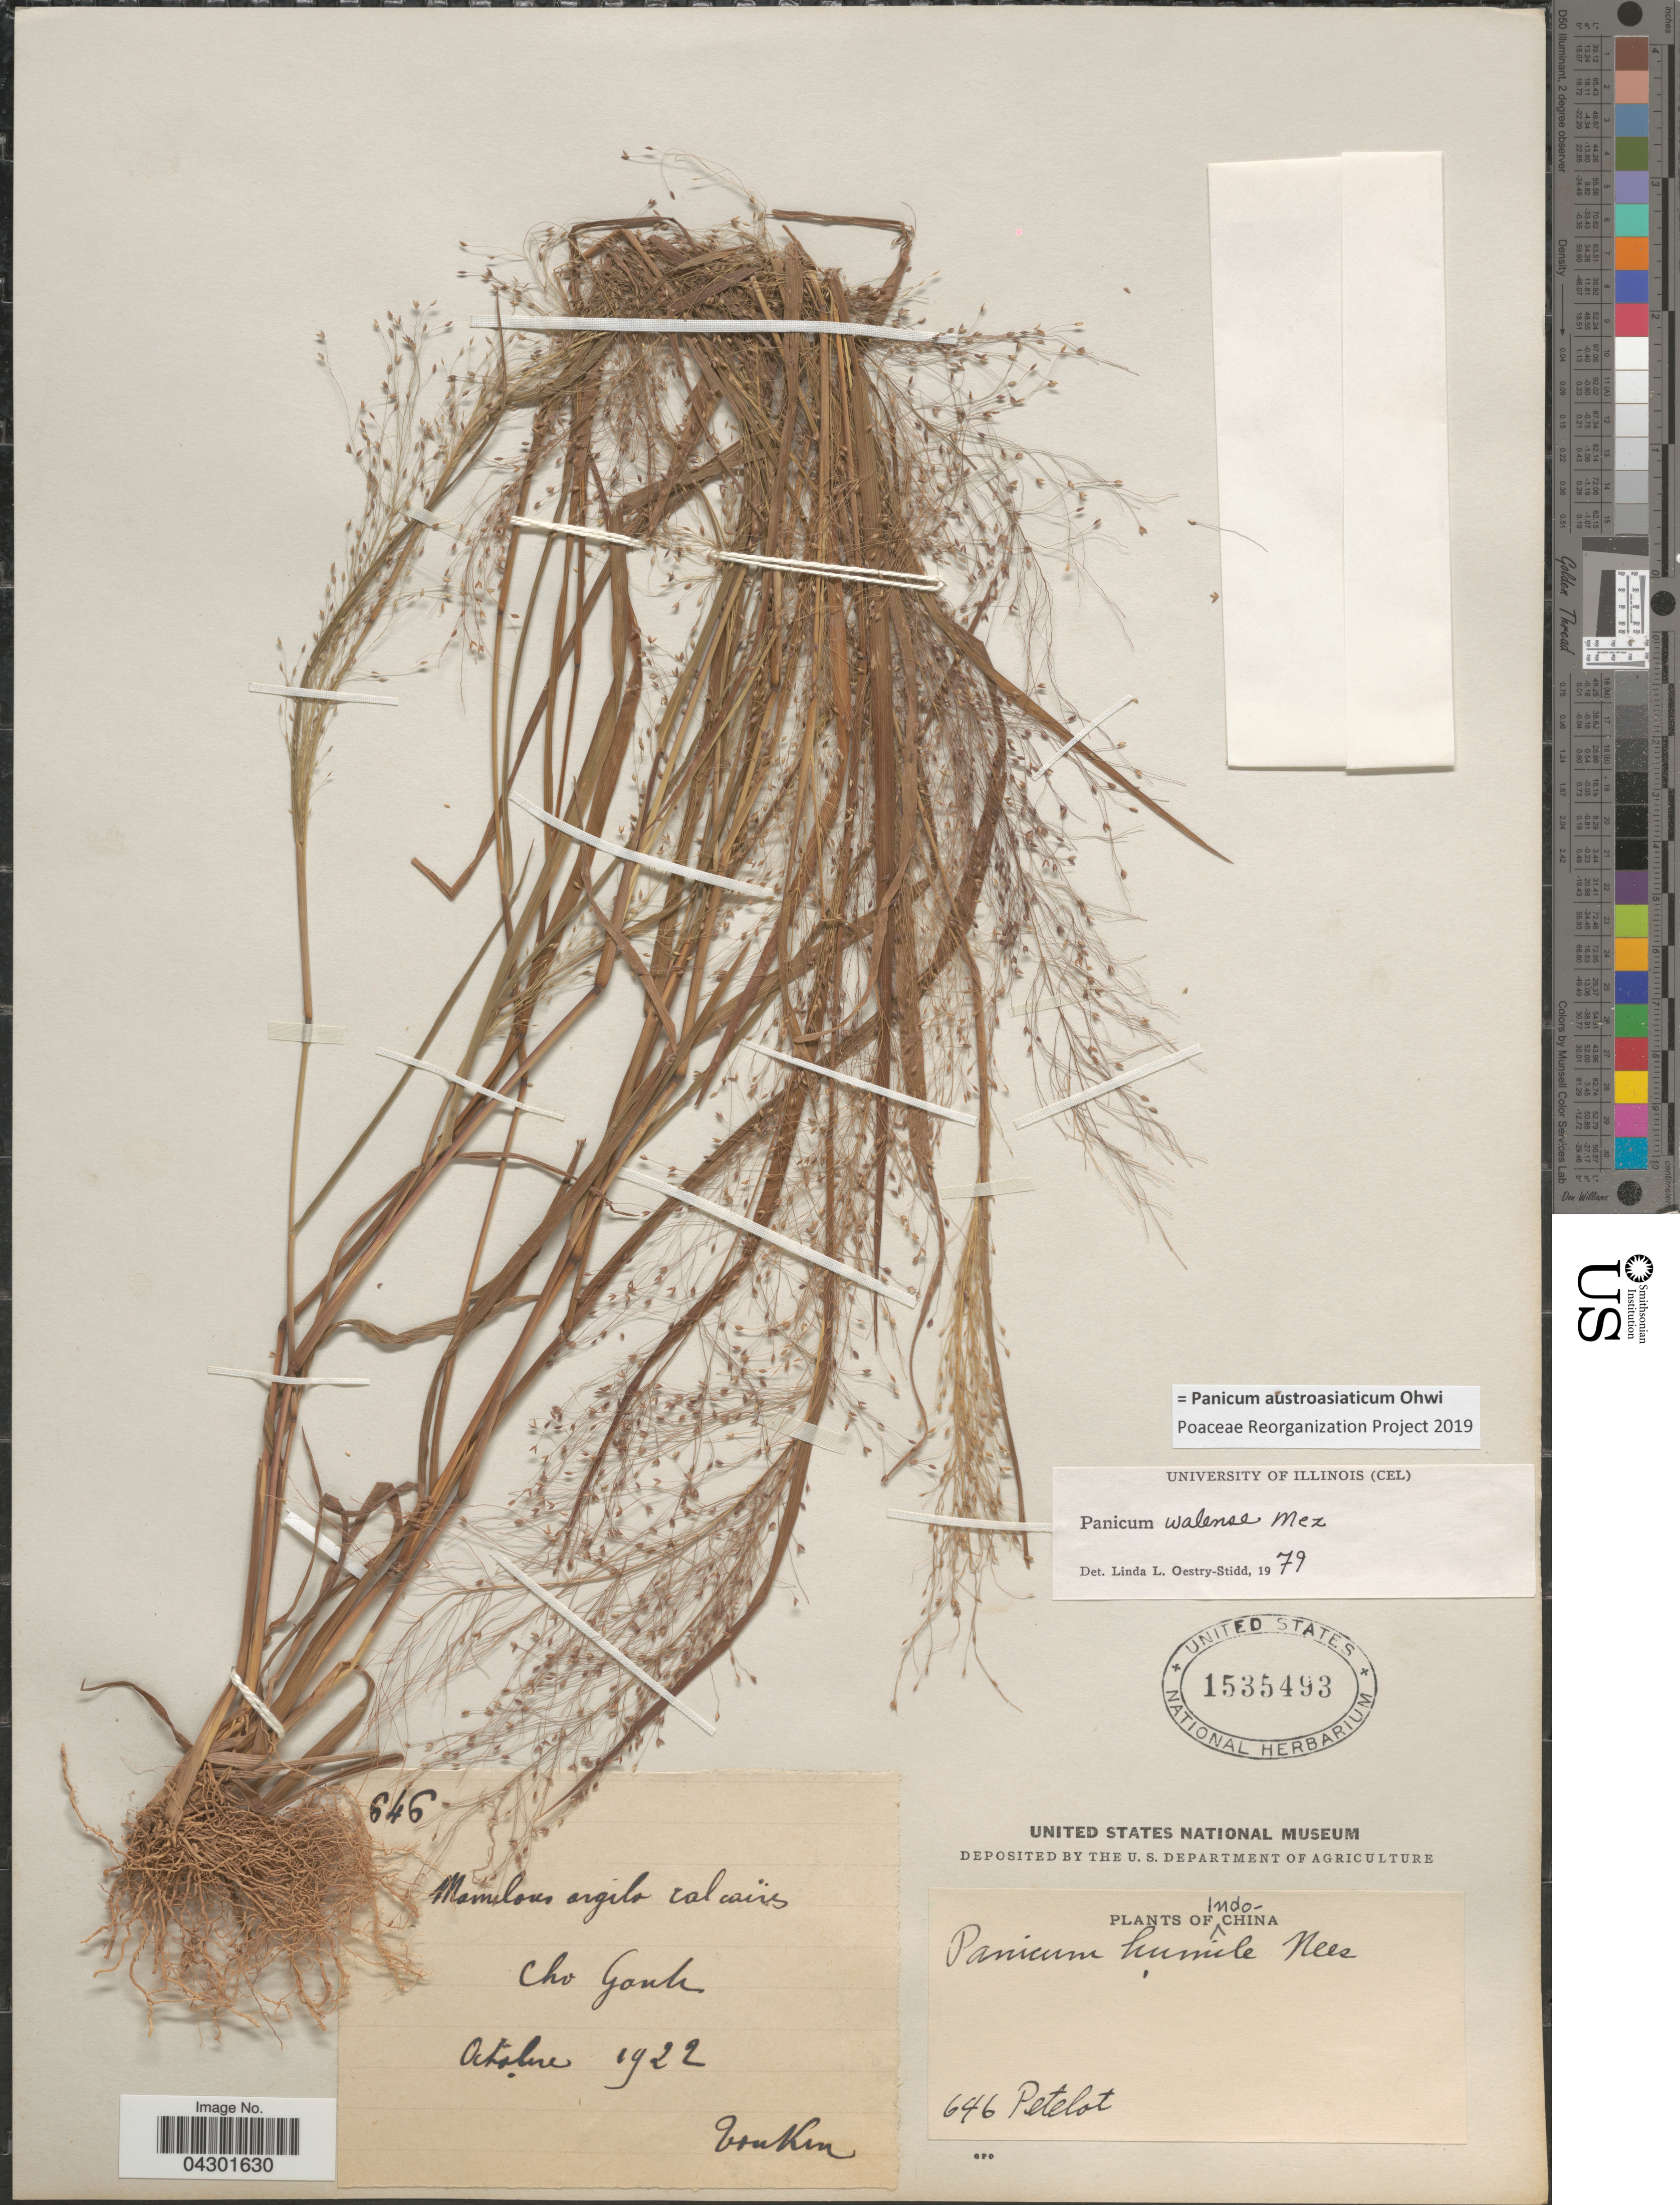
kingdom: Plantae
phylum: Tracheophyta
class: Liliopsida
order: Poales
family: Poaceae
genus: Panicum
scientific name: Panicum austroasiaticum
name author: Ohwi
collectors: Pételot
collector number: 646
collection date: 1922-10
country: Vietnam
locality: Mamelous argilo calcaires Cho Ganh. Indochina. Tonkin.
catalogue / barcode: US 1535493